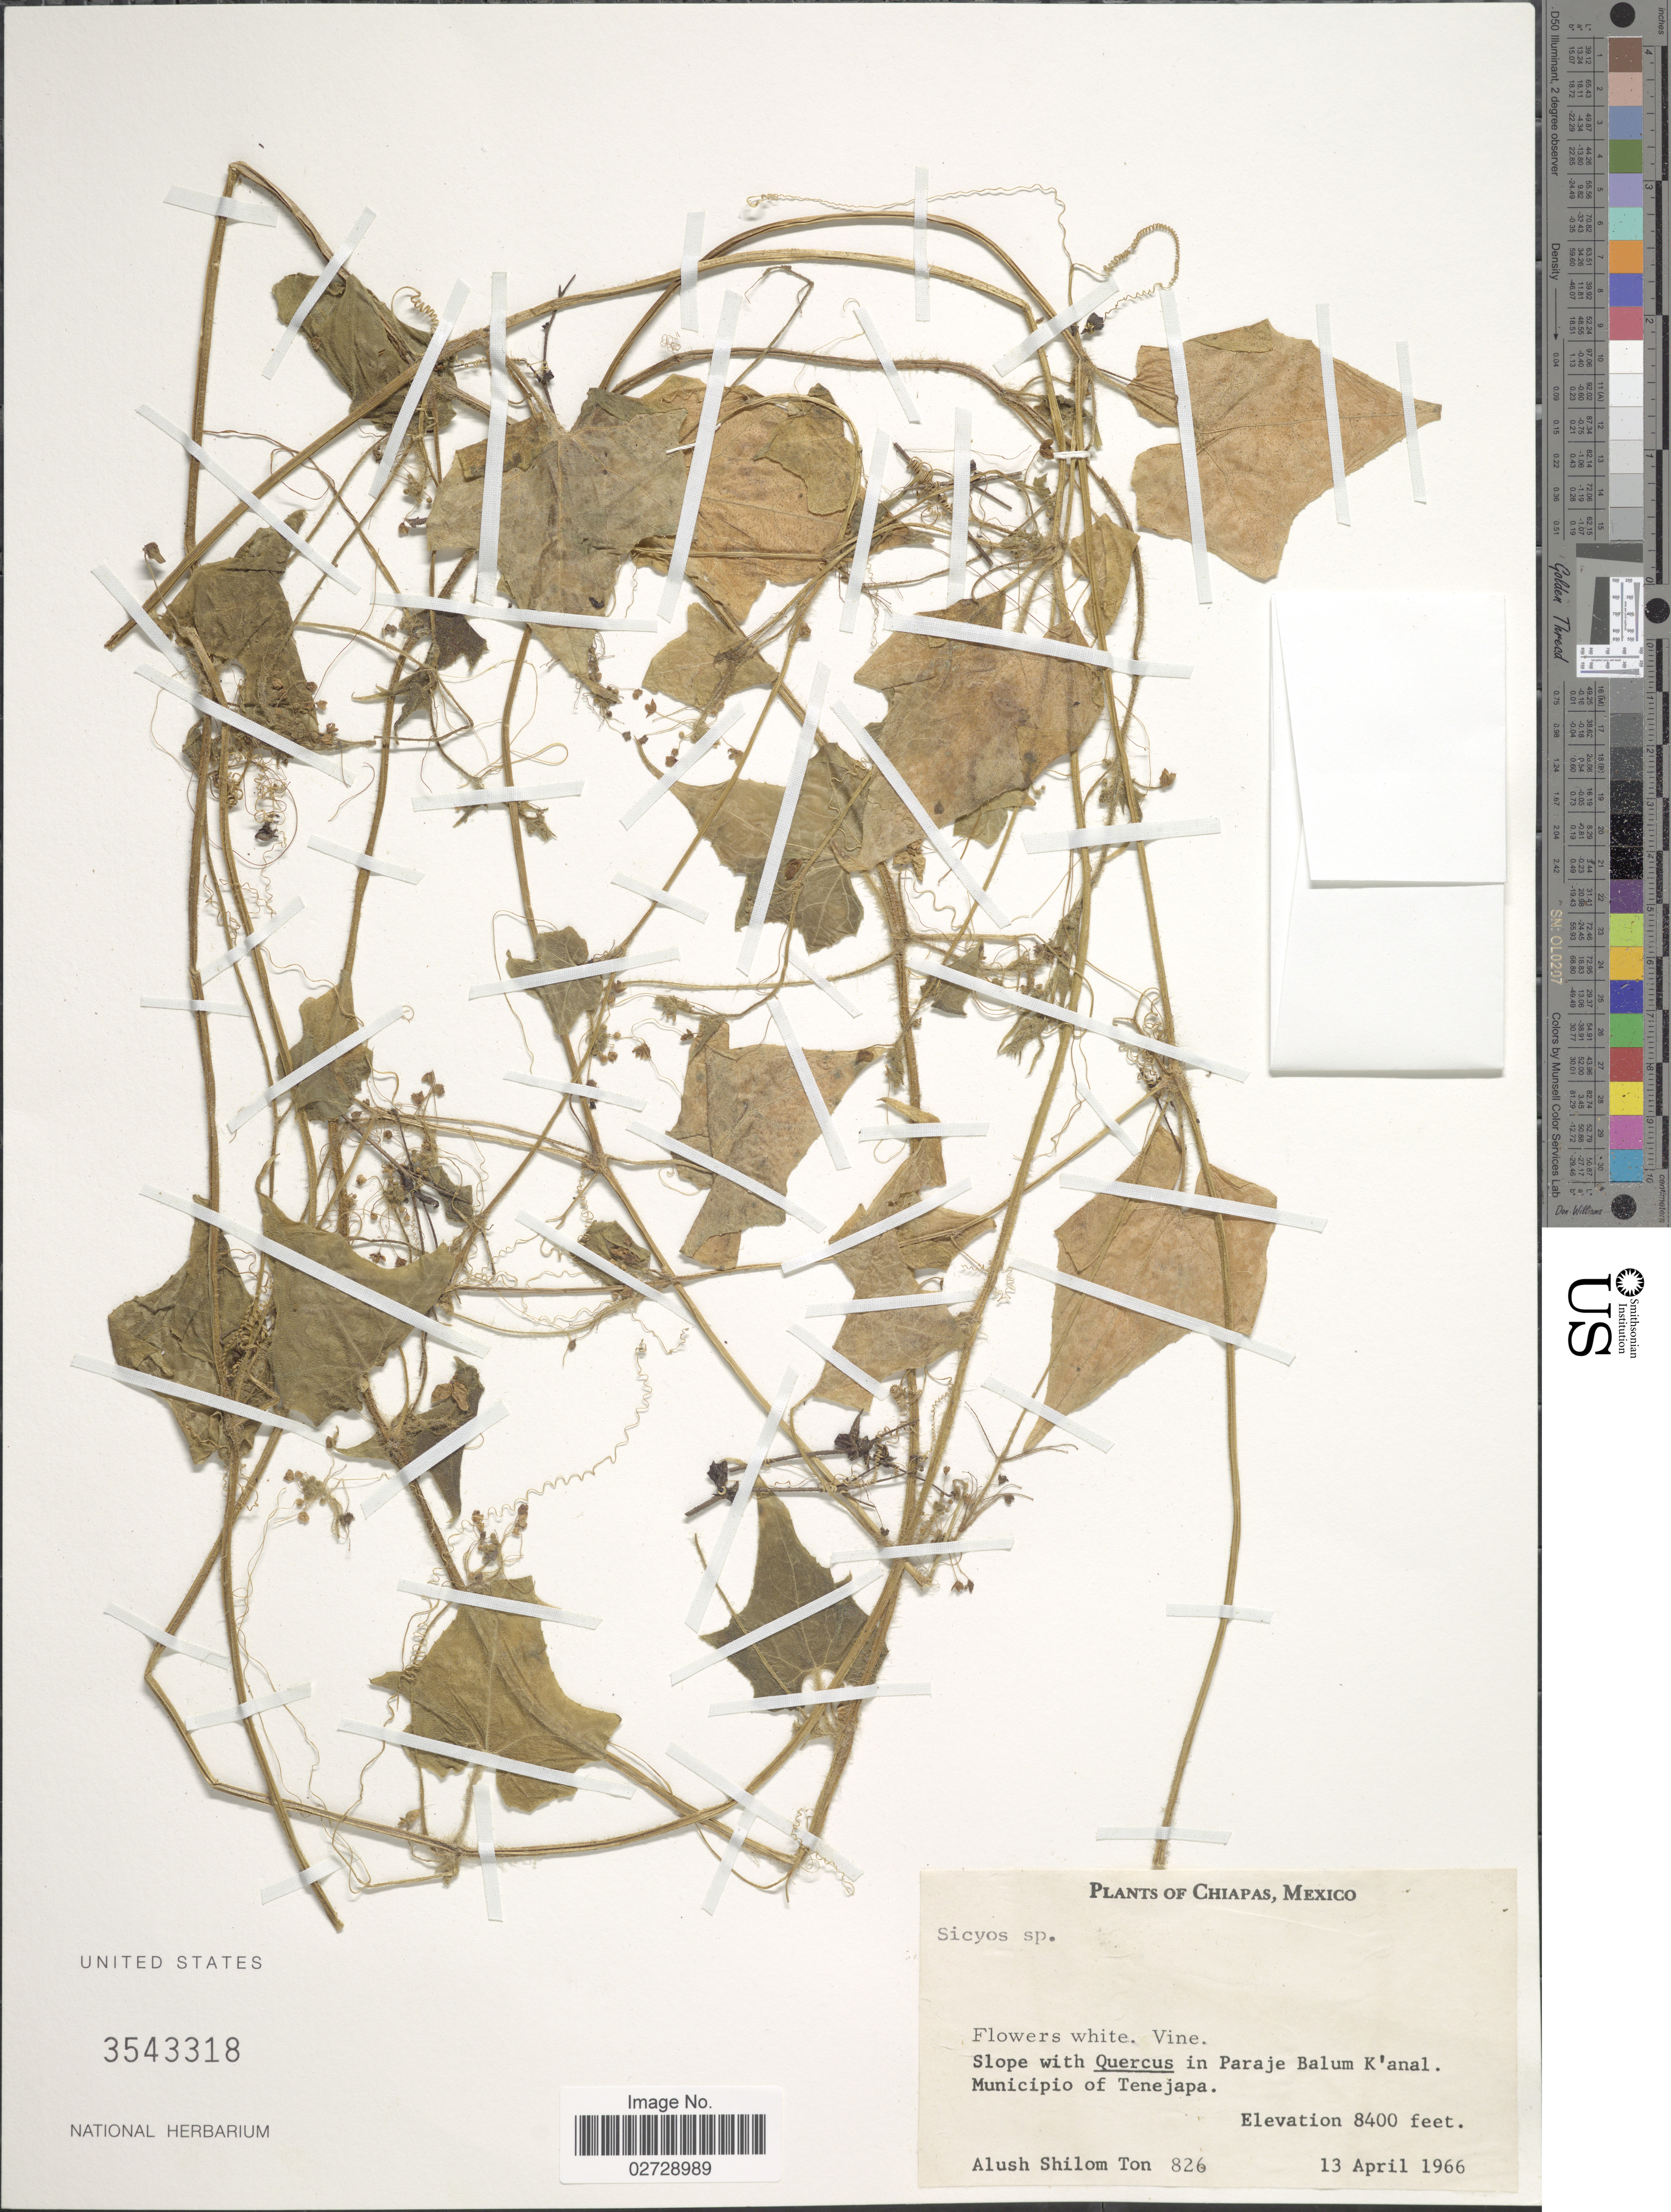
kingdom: Plantae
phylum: Tracheophyta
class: Magnoliopsida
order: Cucurbitales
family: Cucurbitaceae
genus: Sicyos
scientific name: Sicyos sp.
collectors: A. M. Ton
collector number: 826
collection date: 1966-04-13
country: Mexico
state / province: Chiapas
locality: Slope in Paraje Balum K'anal. Municipio of Tenejapa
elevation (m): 2560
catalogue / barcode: US 3543318